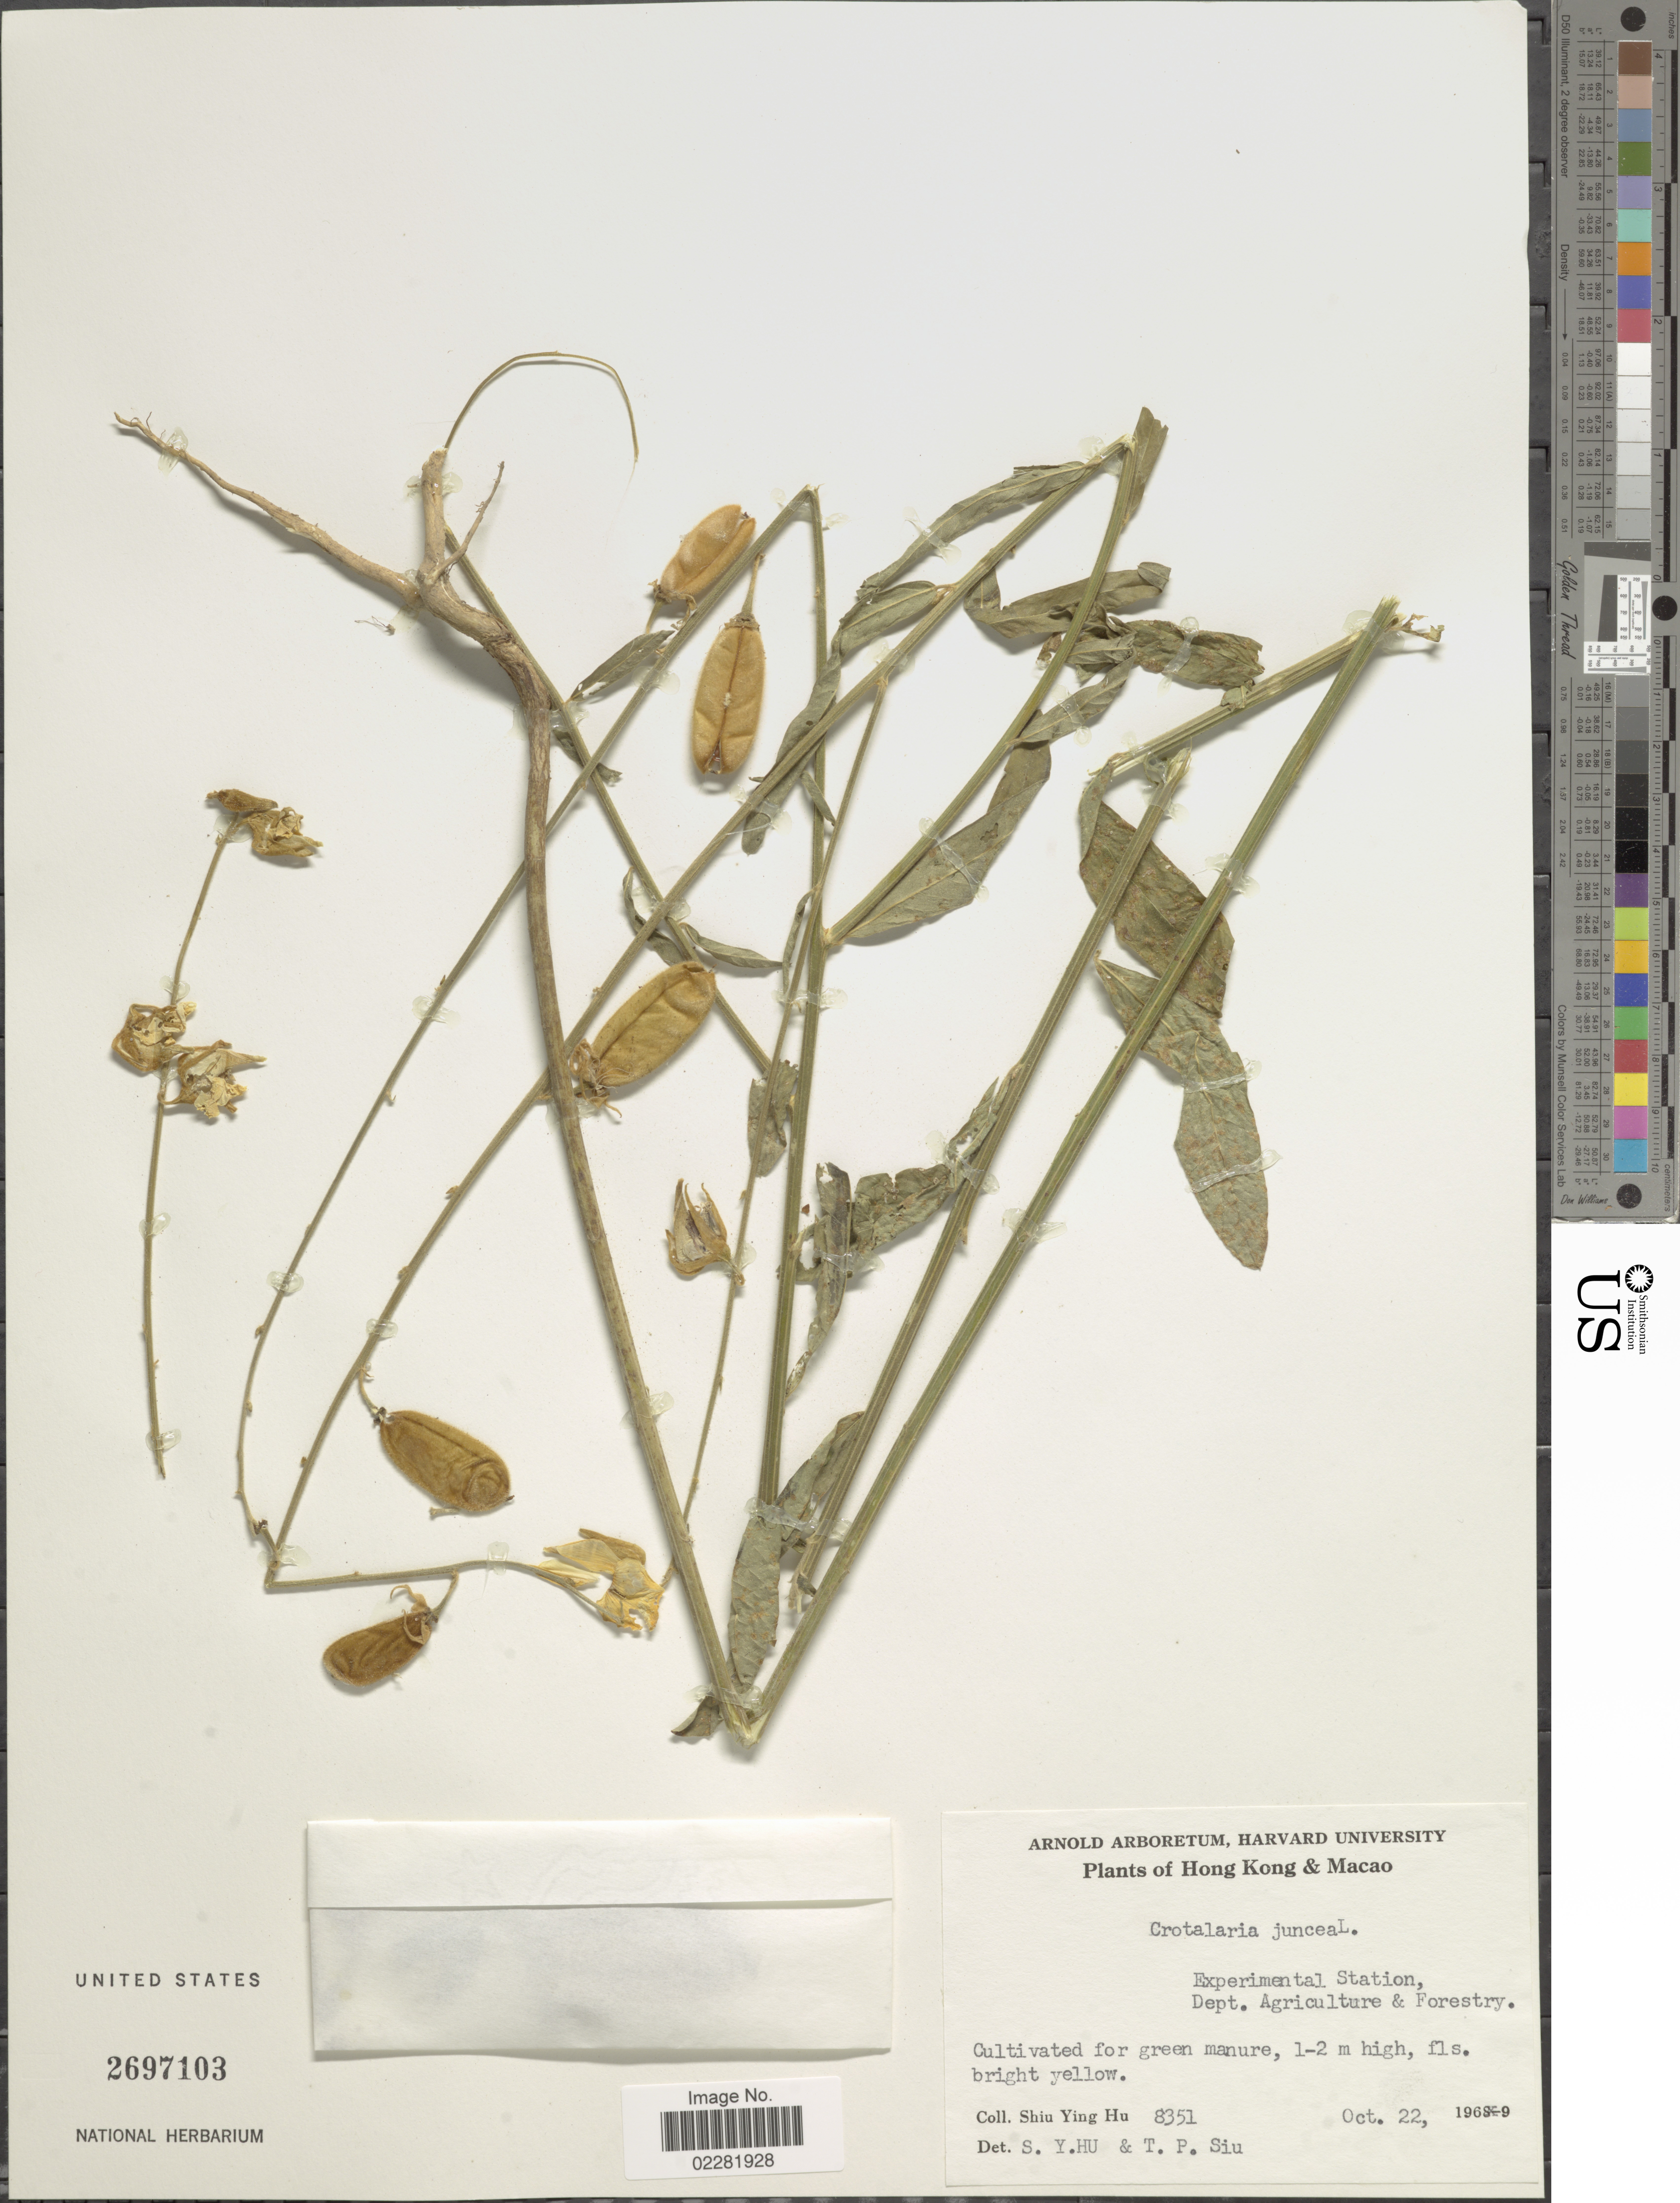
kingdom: Plantae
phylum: Tracheophyta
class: Magnoliopsida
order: Fabales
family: Fabaceae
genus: Crotalaria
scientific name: Crotalaria juncea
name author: L.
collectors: S. Y. Hu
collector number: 8351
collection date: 1968-10-22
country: China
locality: Hong Kong & Macao. Cultivated for green manure Experimental Station, DEpt. Agriculture & Forestry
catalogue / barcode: US 2697103